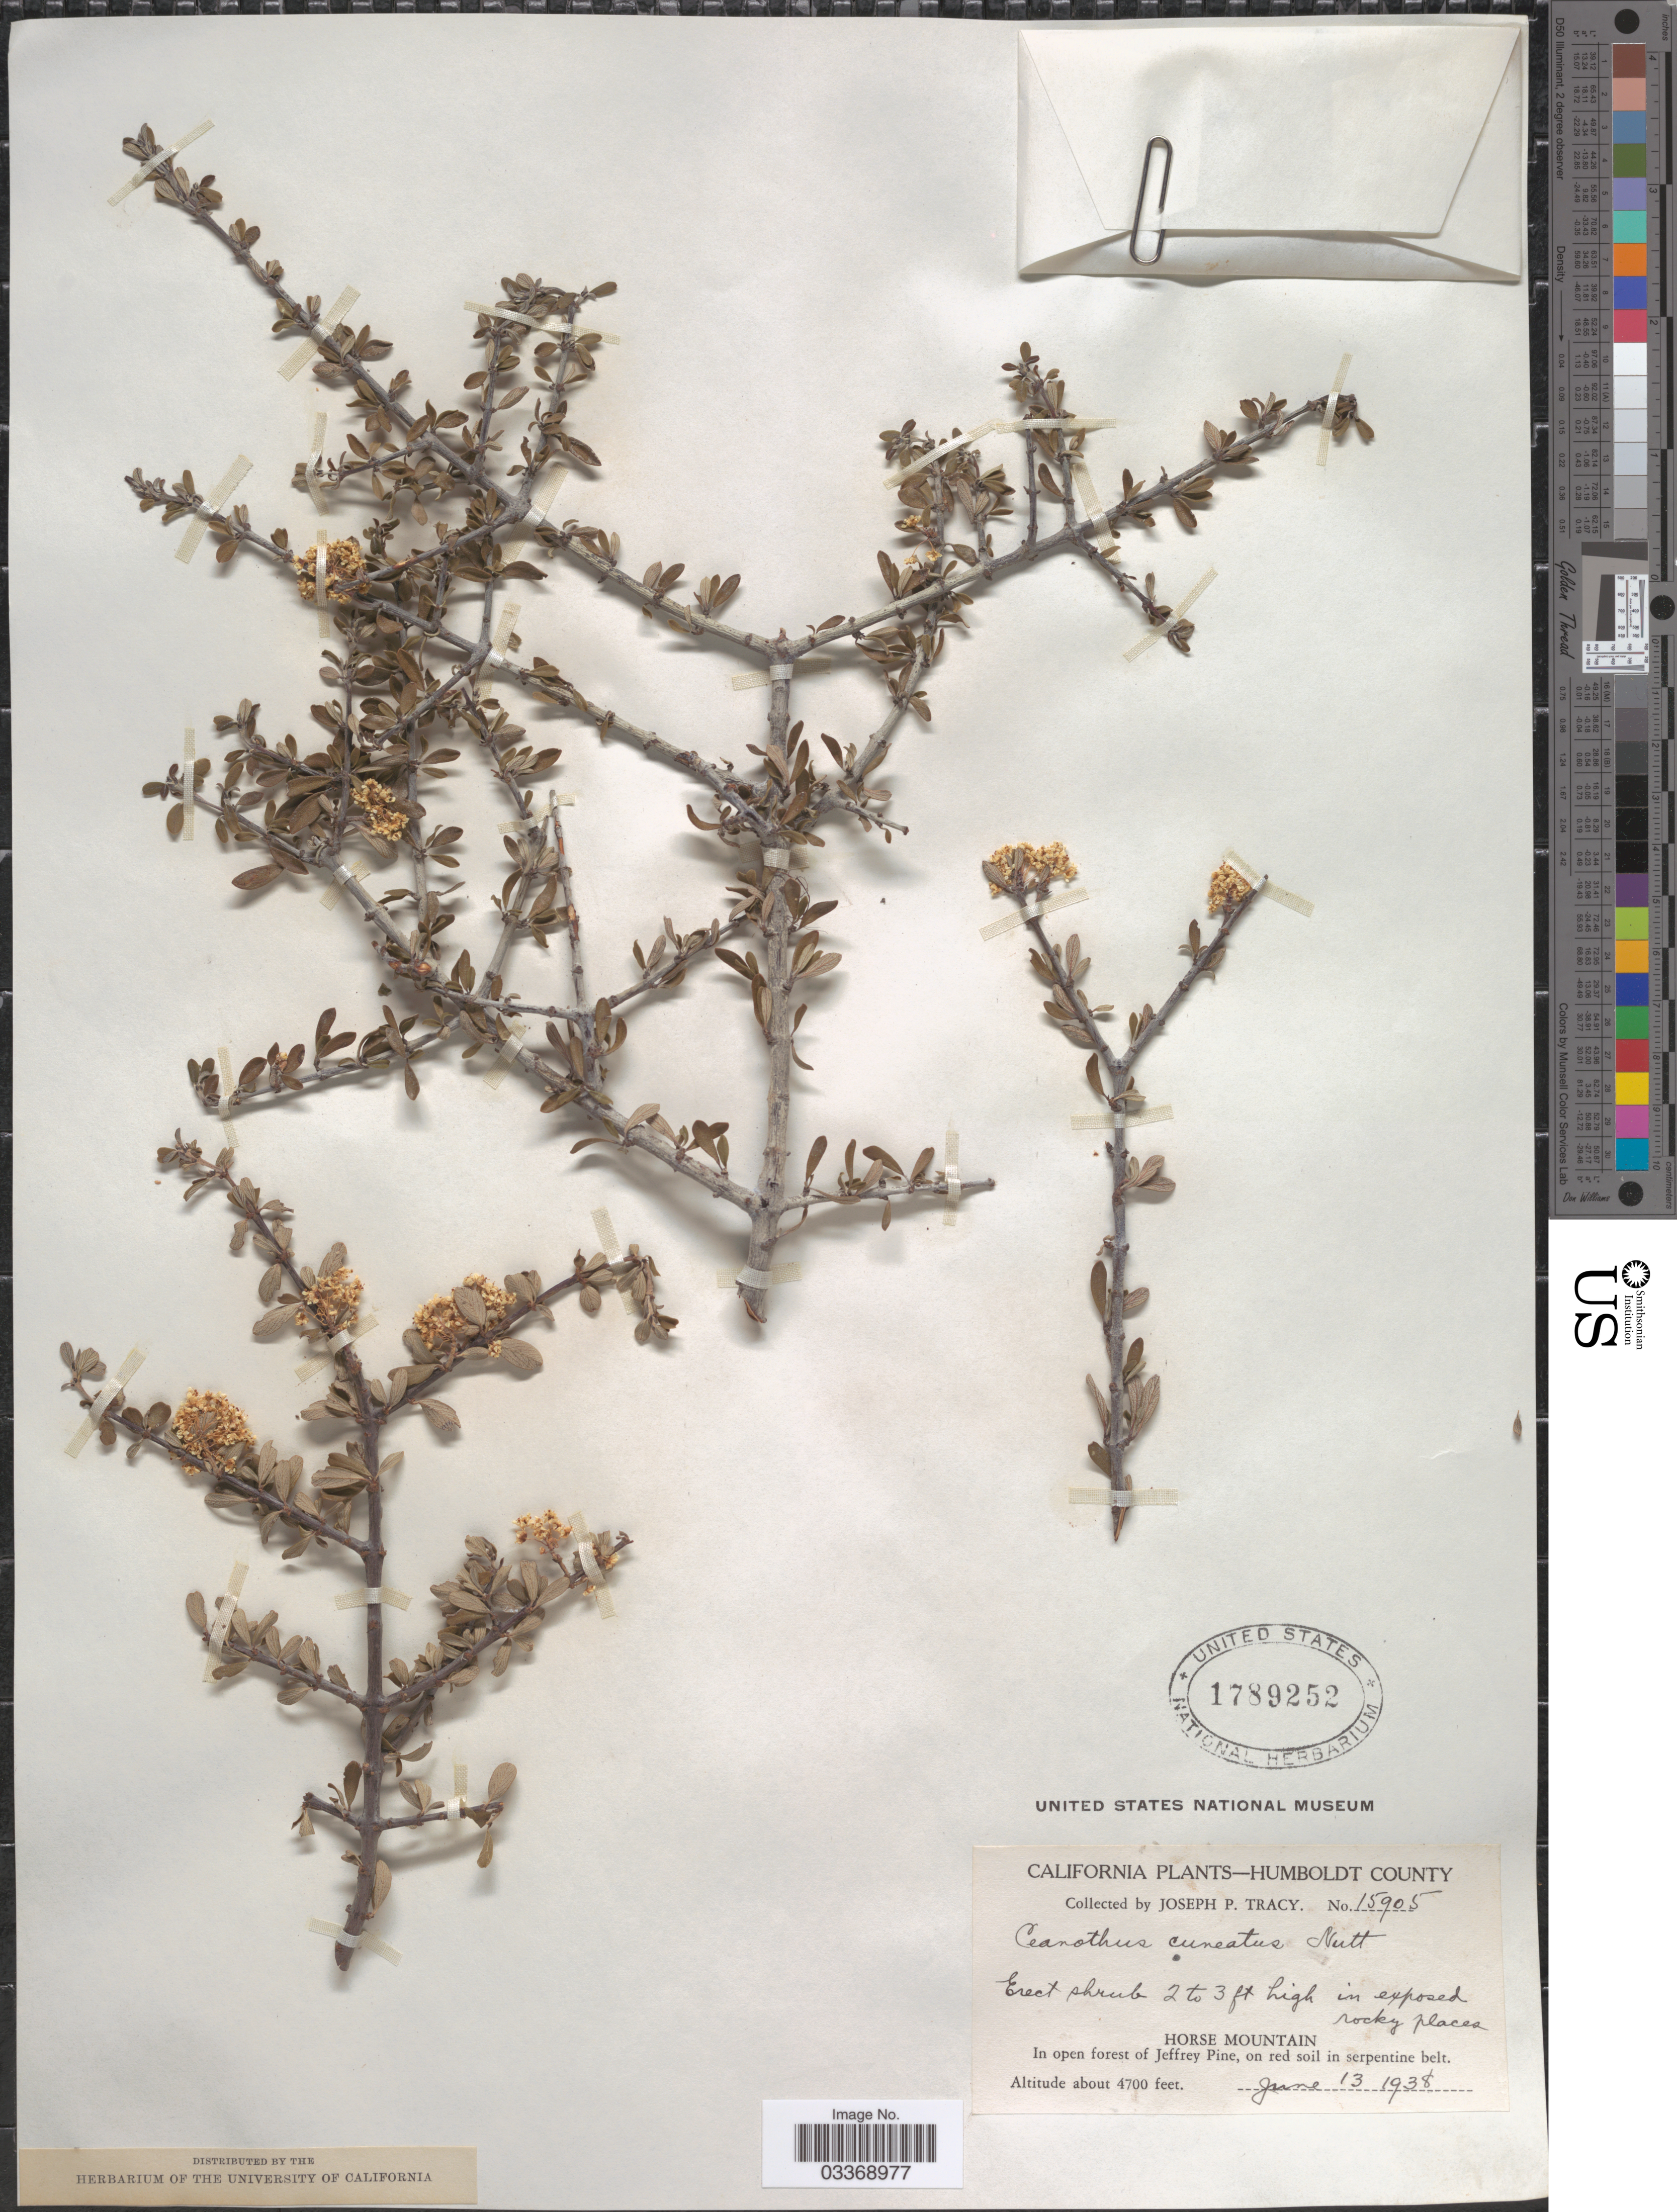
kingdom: Plantae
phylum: Tracheophyta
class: Magnoliopsida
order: Rosales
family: Rhamnaceae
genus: Ceanothus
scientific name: Ceanothus cuneatus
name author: (Hook.) Nutt.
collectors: J. Tracy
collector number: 15905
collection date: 1938-06-13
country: United States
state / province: California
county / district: Humboldt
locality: Humboldt County. Horse Mountain. In open forest of Jeffrey Pine, on red soil in serpentine belt.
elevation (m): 1433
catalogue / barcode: US 1789252